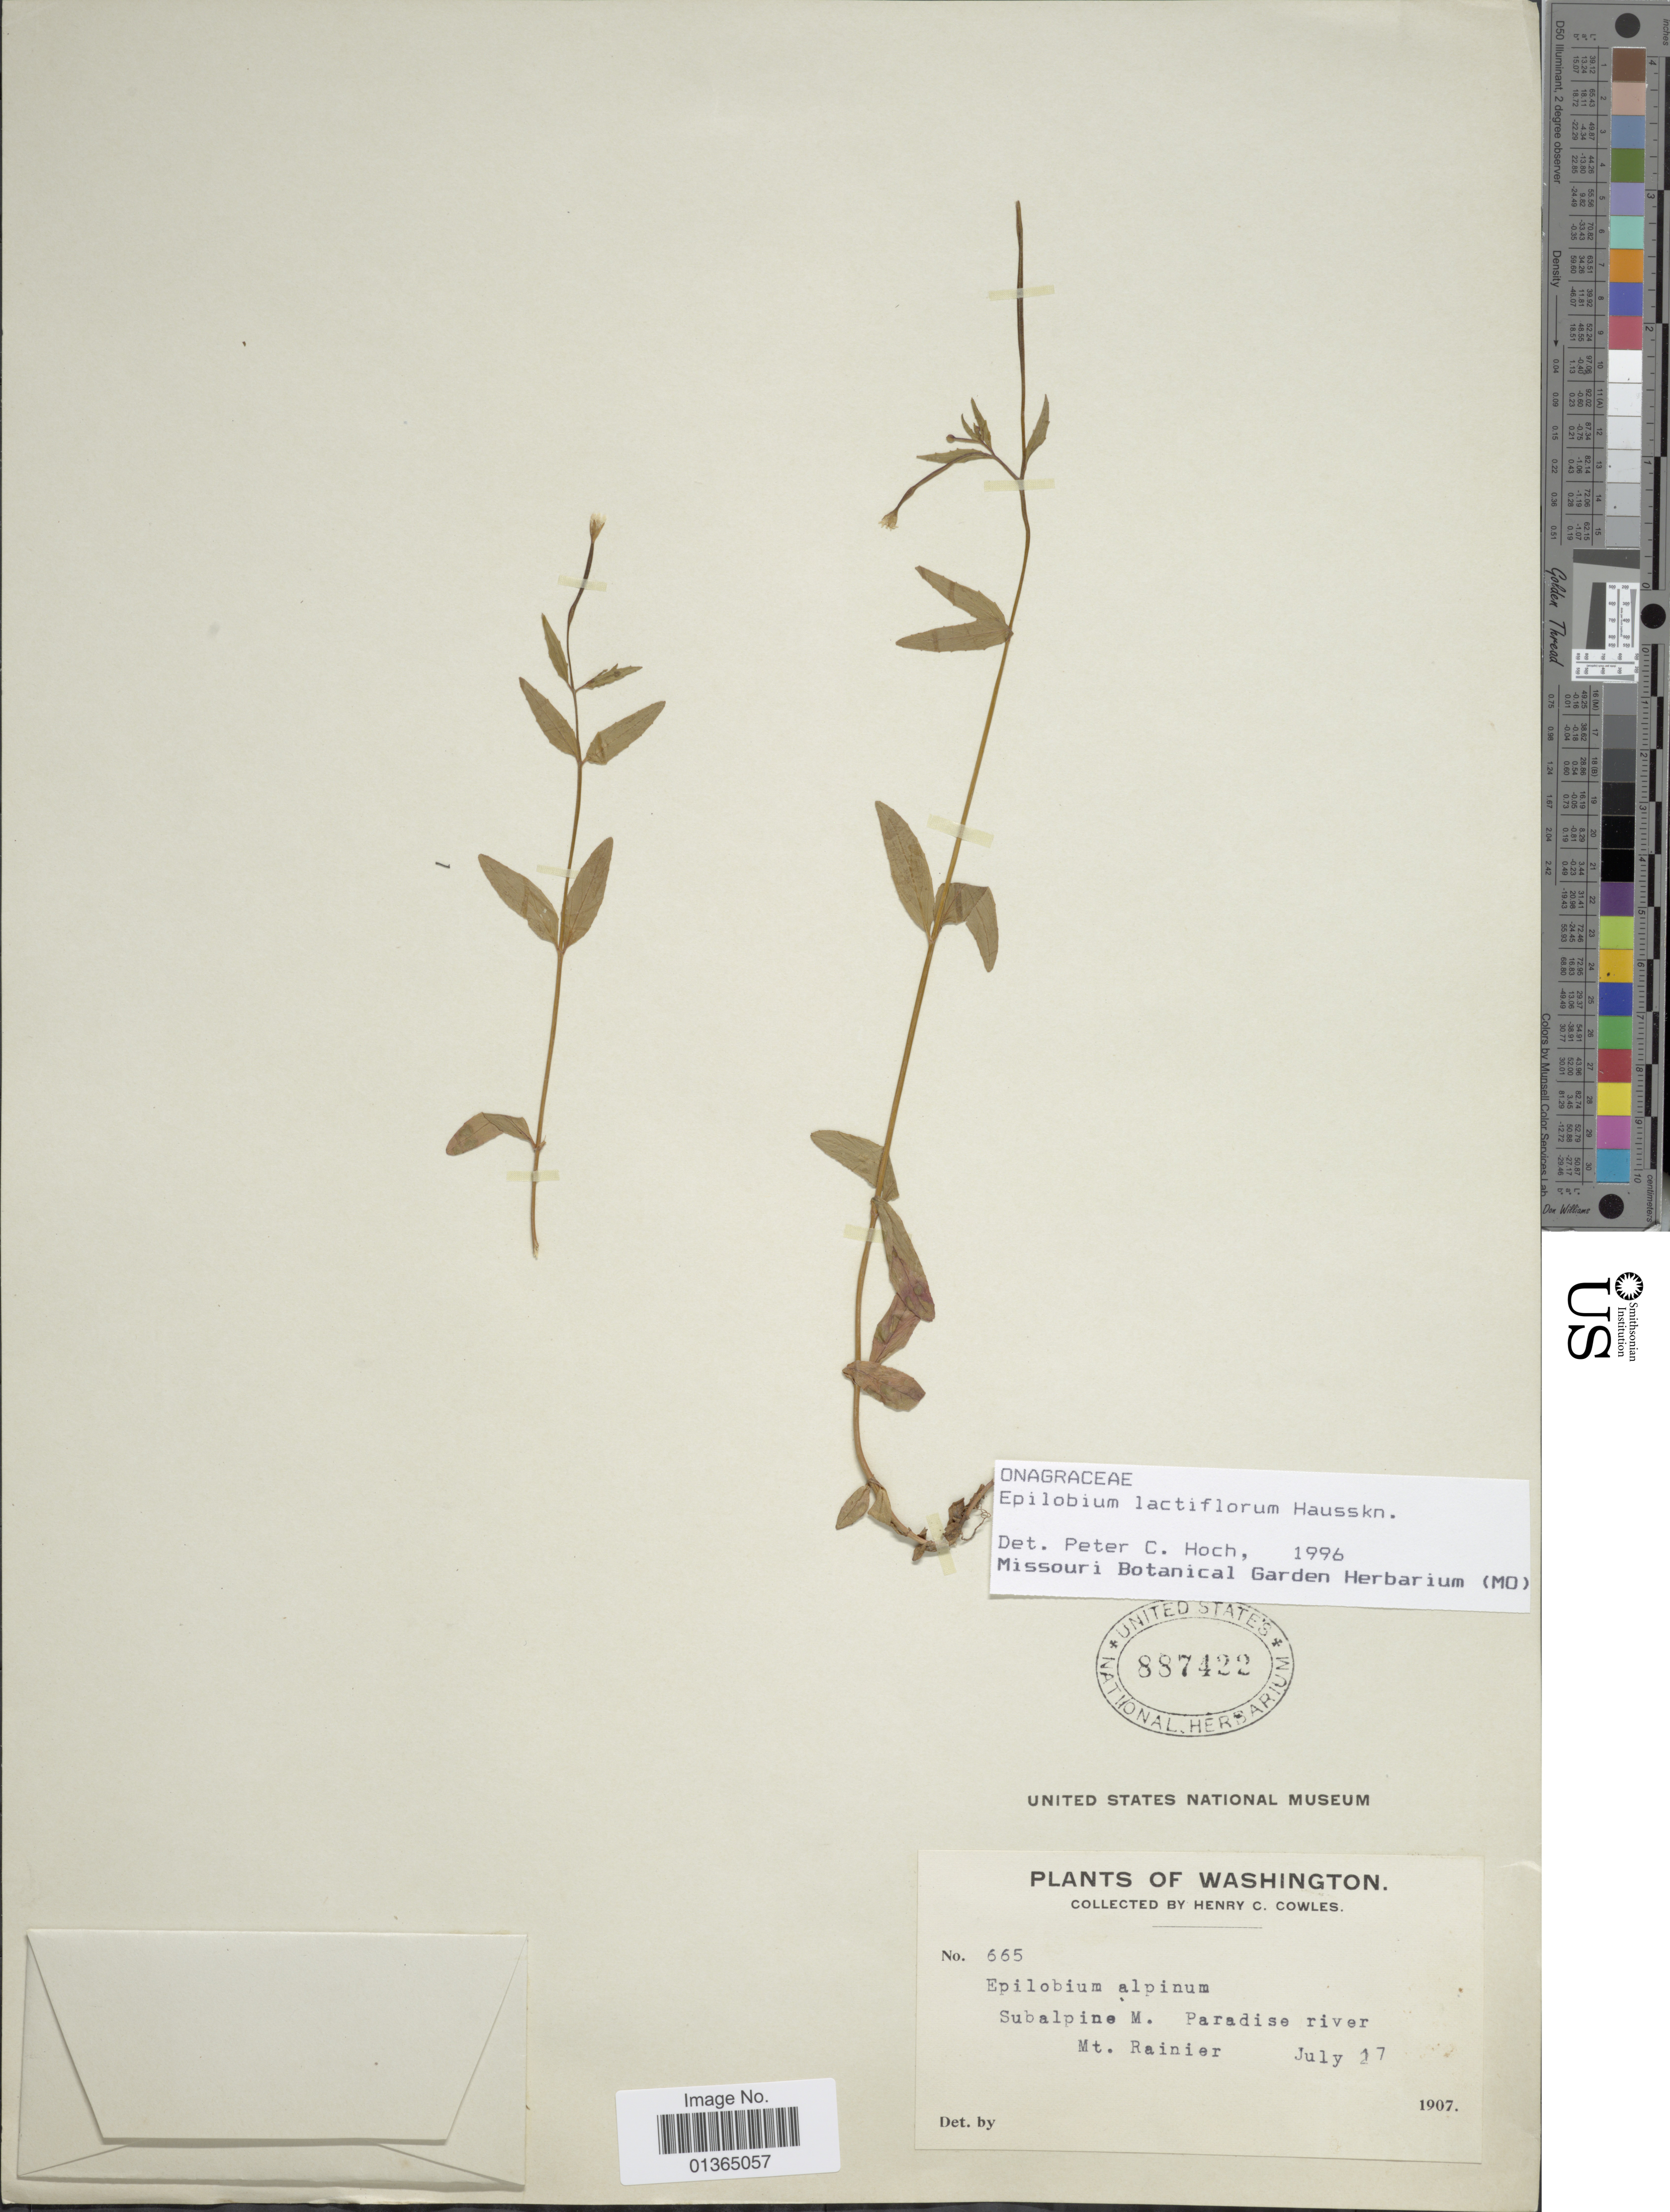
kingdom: Plantae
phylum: Tracheophyta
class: Magnoliopsida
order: Myrtales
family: Onagraceae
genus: Epilobium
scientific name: Epilobium lactiflorum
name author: Hausskn.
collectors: H. Cowles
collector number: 665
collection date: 1907-07-27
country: United States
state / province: Washington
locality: Subalpine M. Paradise river. Mt. Rainier.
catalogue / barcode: US 887422